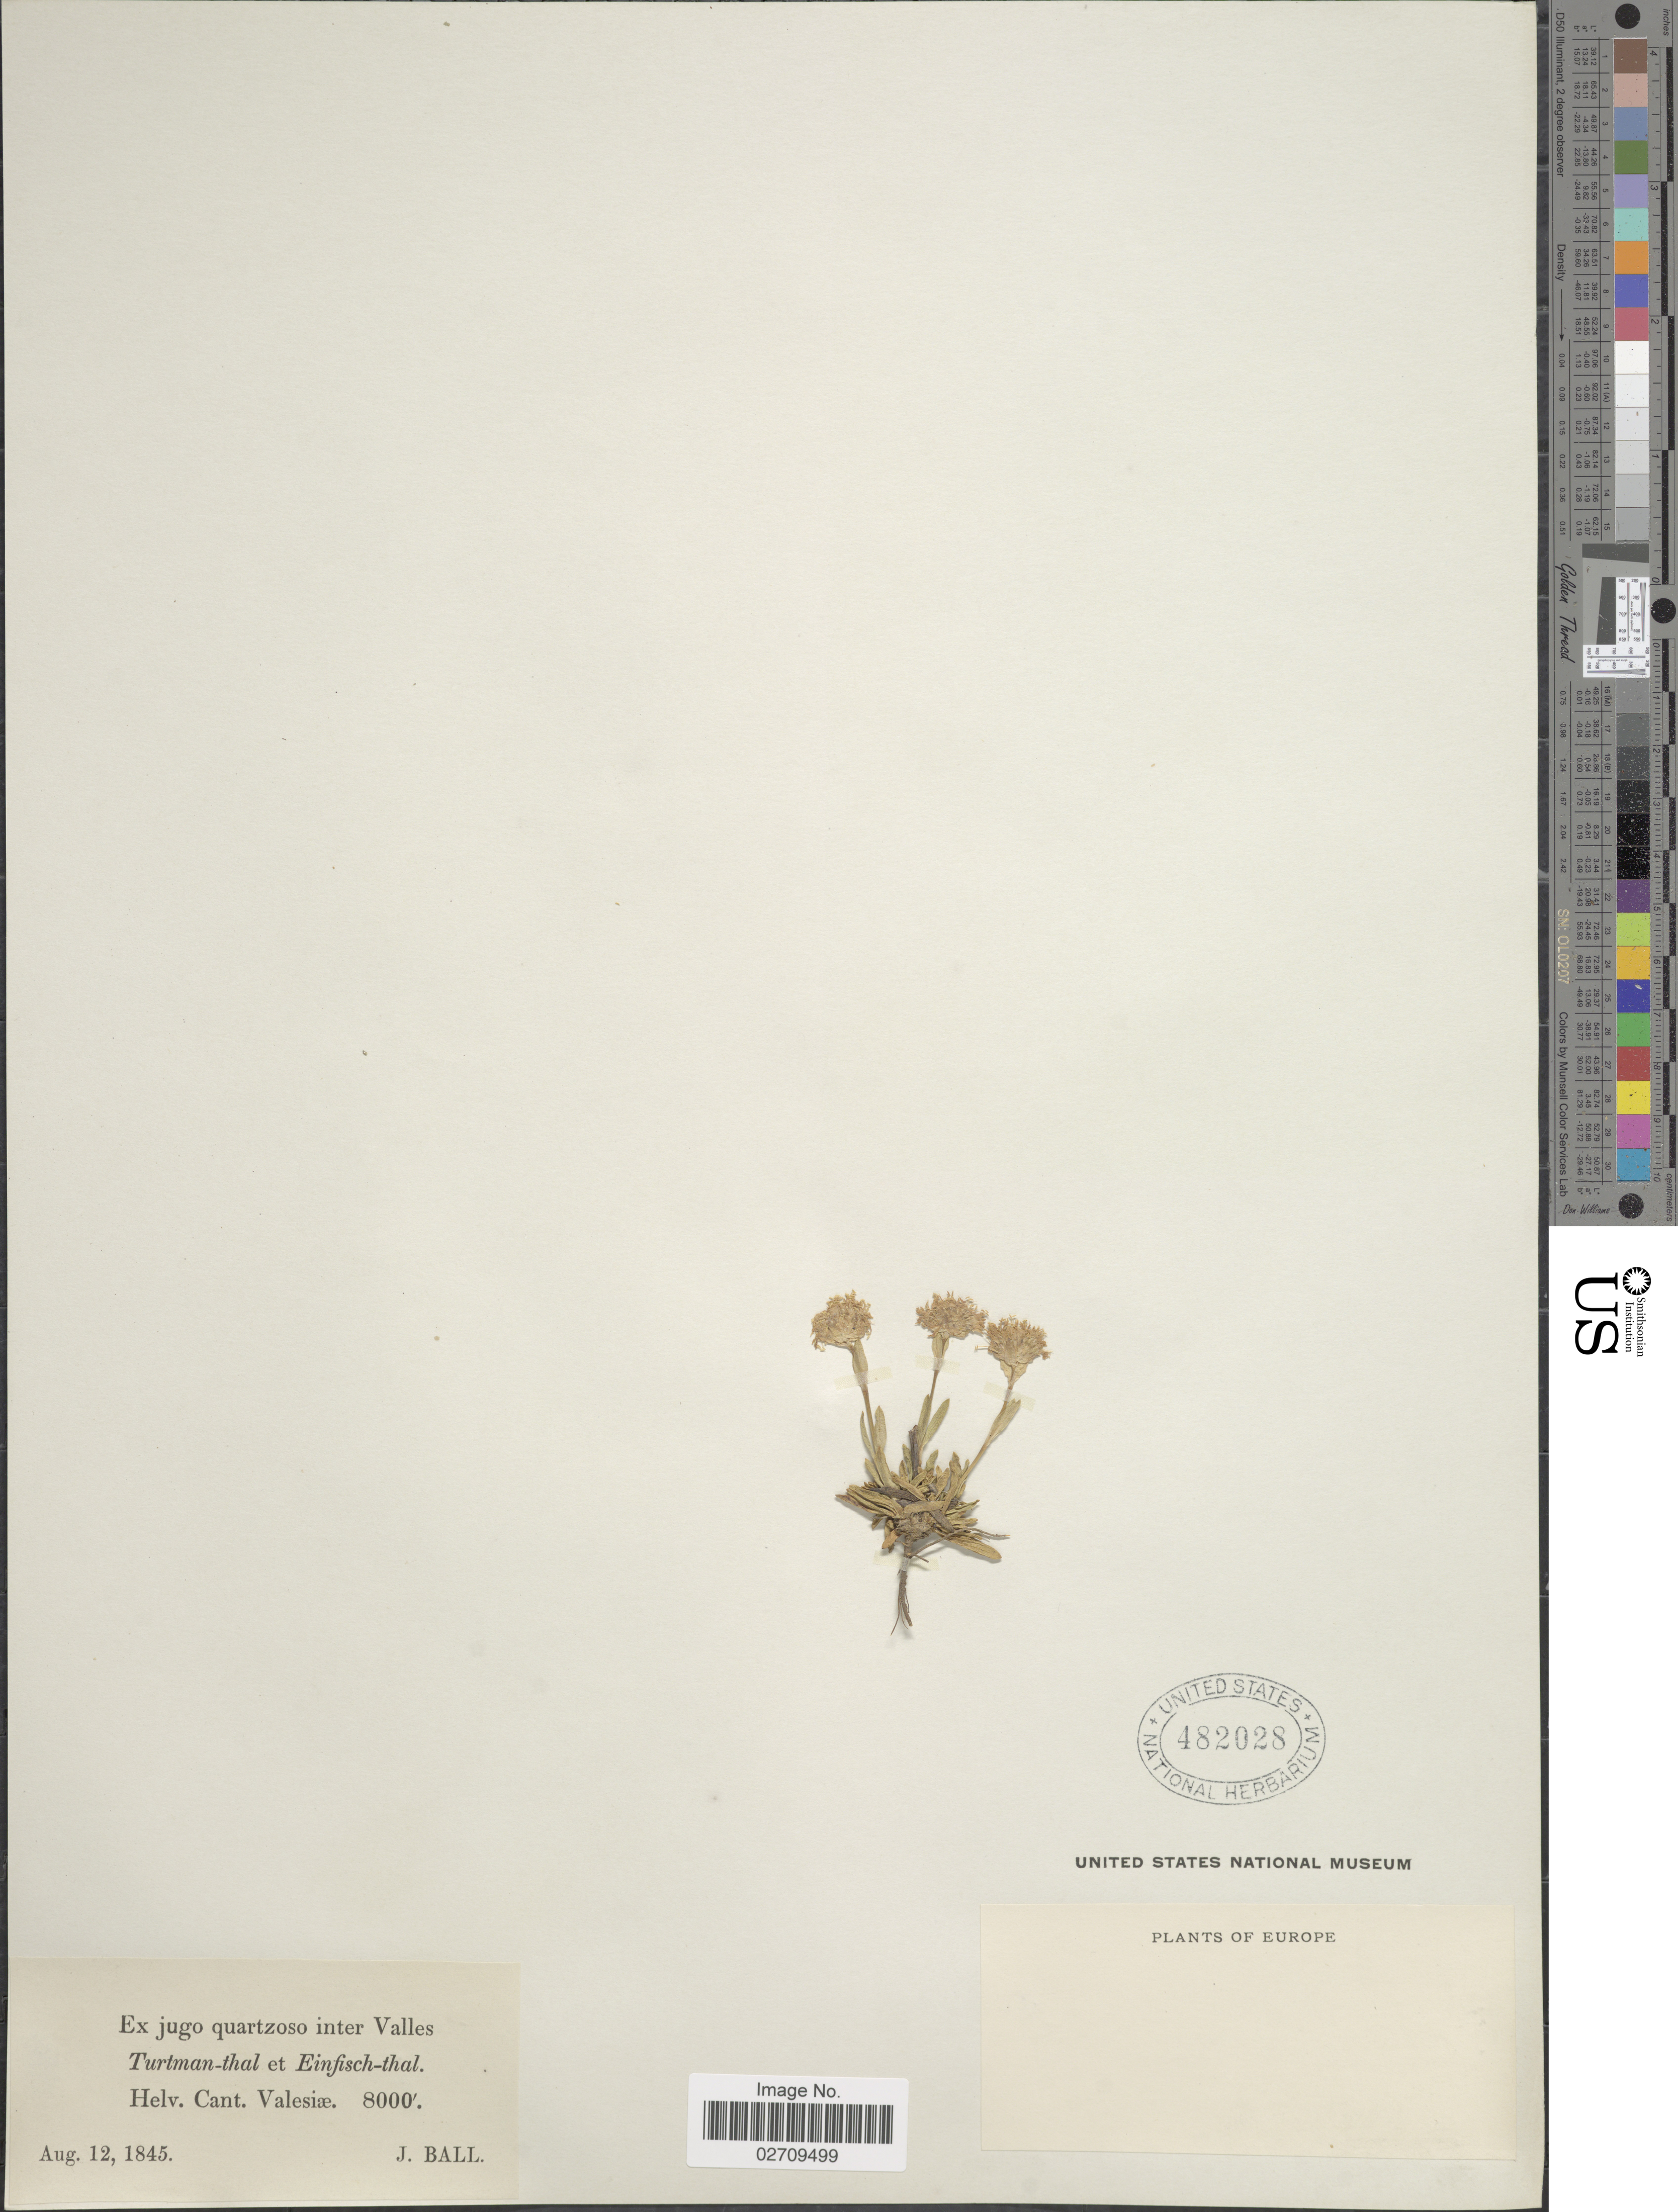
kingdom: Plantae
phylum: Tracheophyta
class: Magnoliopsida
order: Asterales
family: Campanulaceae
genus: Phyteuma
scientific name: Phyteuma sp.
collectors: J. Ball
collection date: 1845-08-12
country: Switzerland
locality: Ex Jugo quartzoso inter Valles Turtman-thal et Einfisch-thal. Helv. Cant. Valesiae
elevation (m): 2438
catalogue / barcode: US 482028